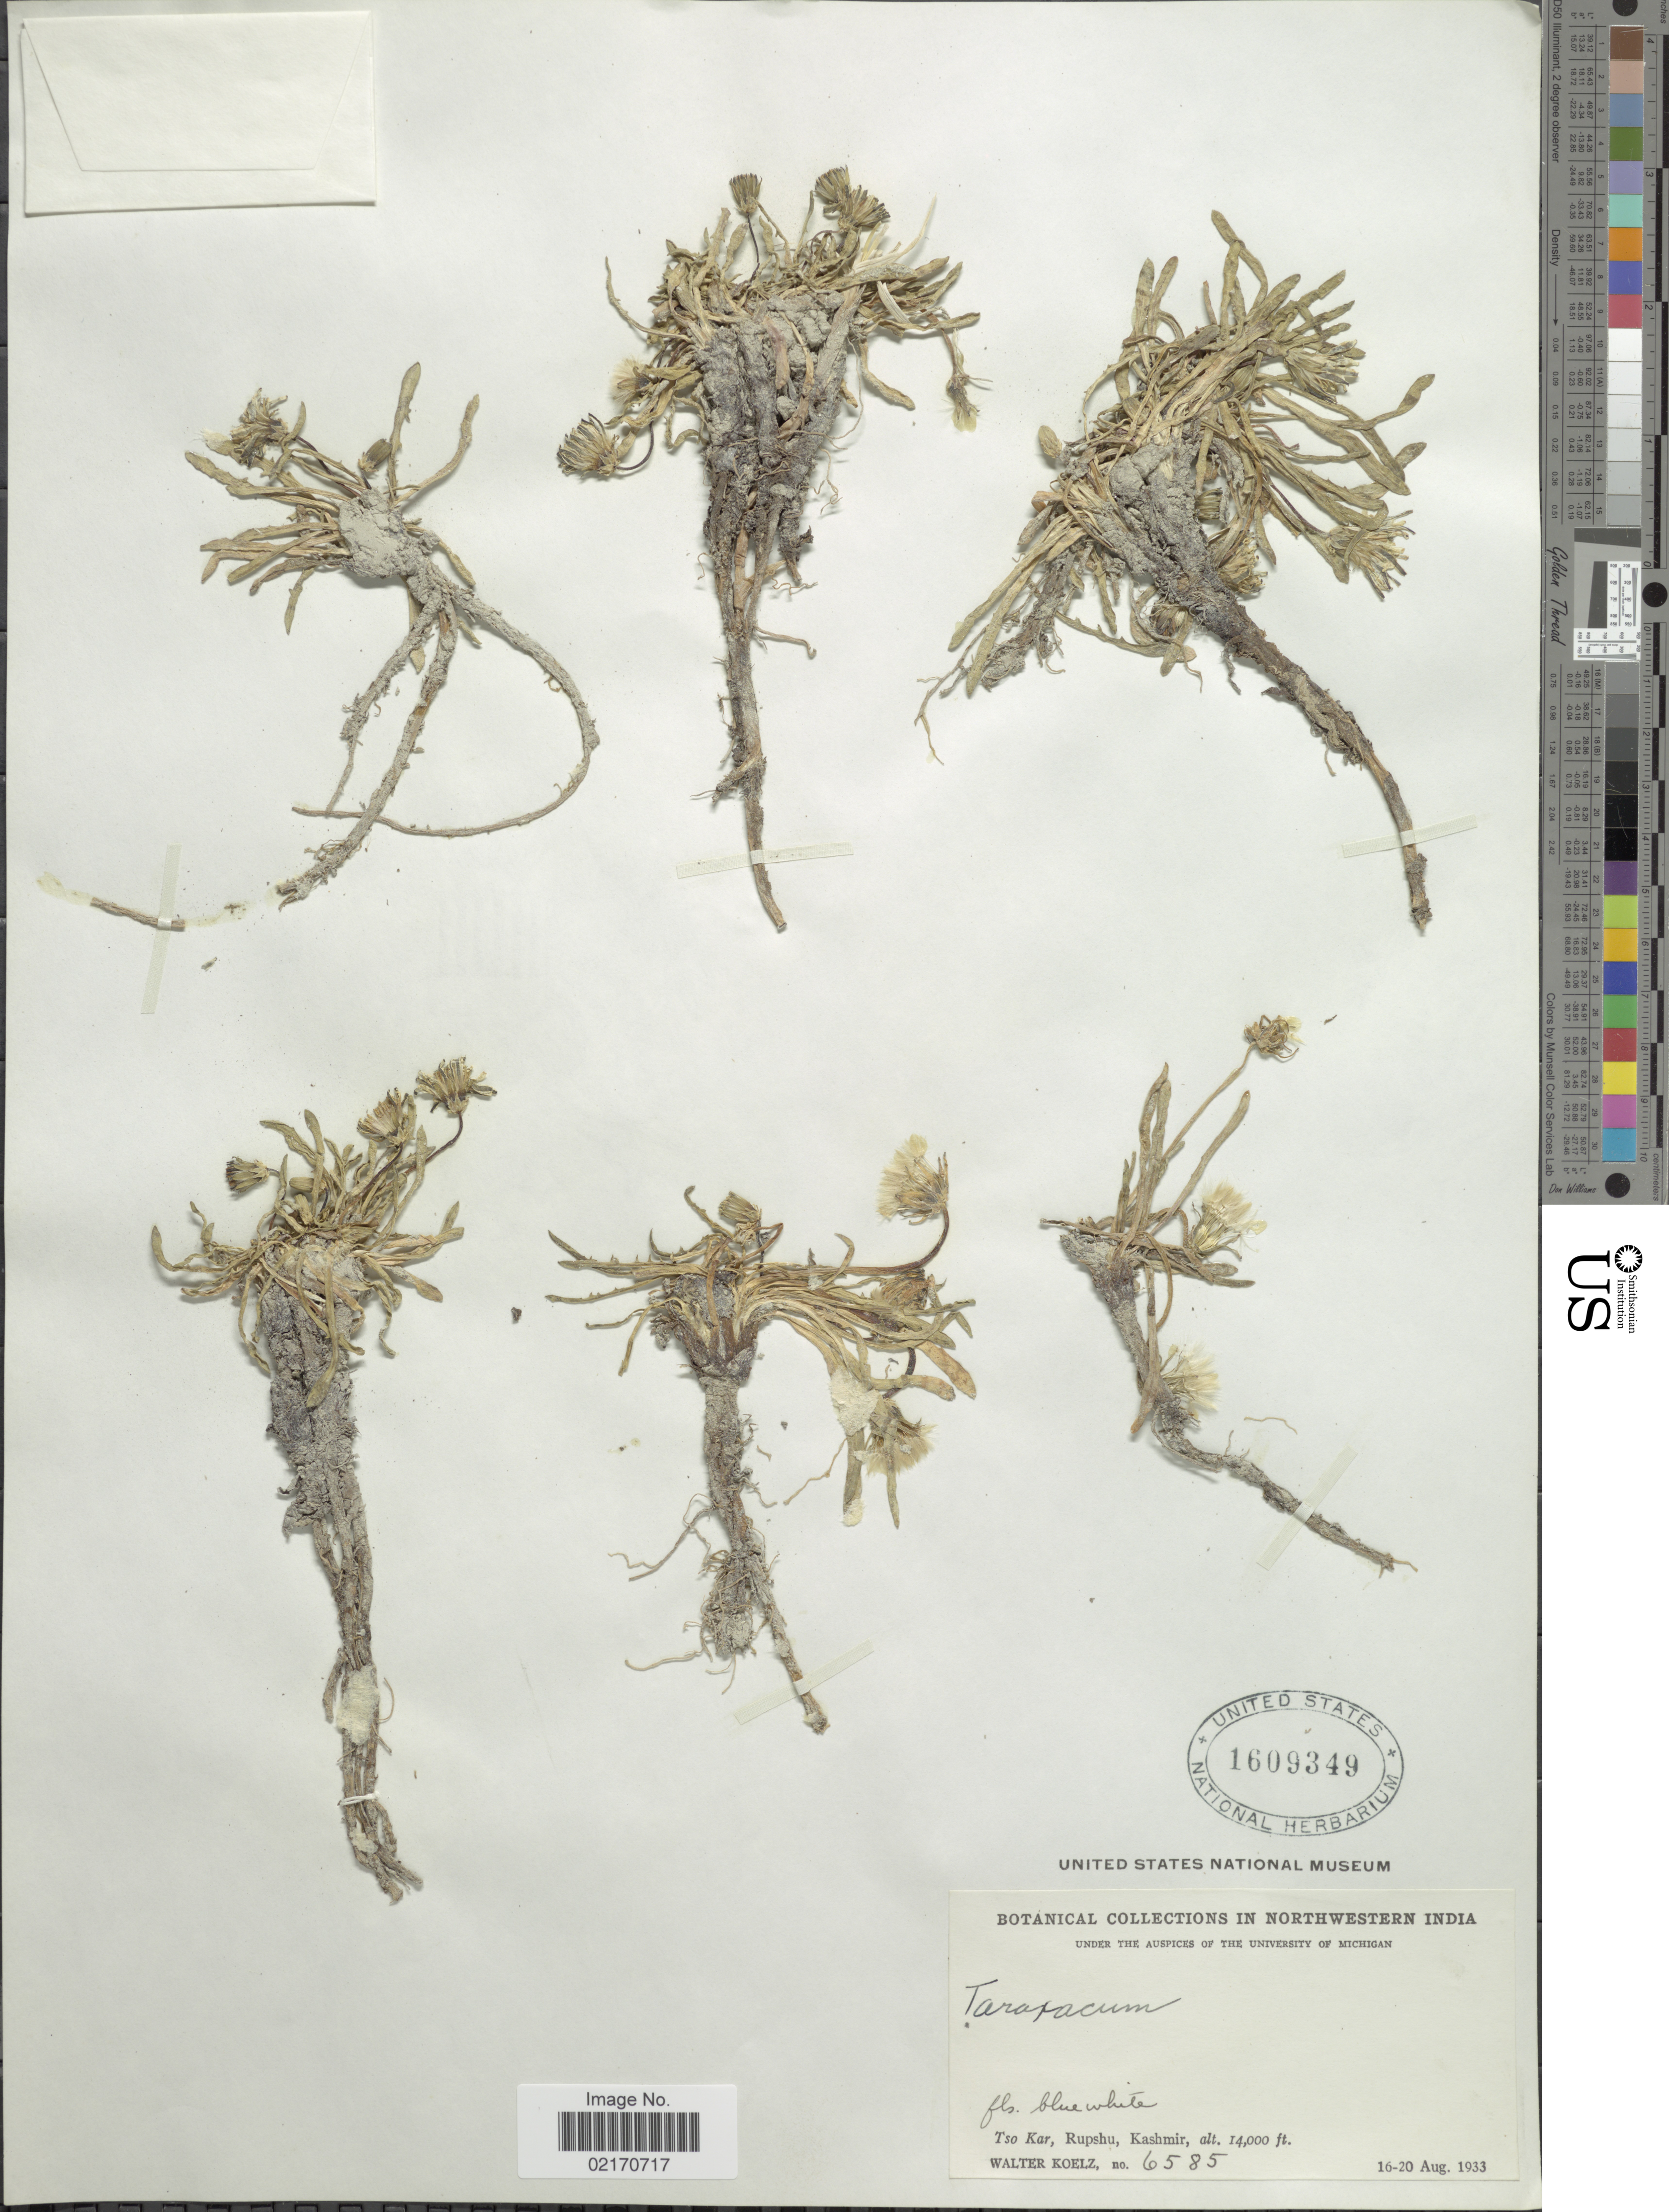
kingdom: Plantae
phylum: Tracheophyta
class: Magnoliopsida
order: Asterales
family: Asteraceae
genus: Taraxacum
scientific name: Taraxacum sp.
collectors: W. N. Koelz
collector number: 6585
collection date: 1933-08-16/1933-08-20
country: India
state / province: Jammu and Kashmir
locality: Northwestern India, Tso Kar, Rupshu, Kashmir.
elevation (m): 4267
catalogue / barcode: US 1609349